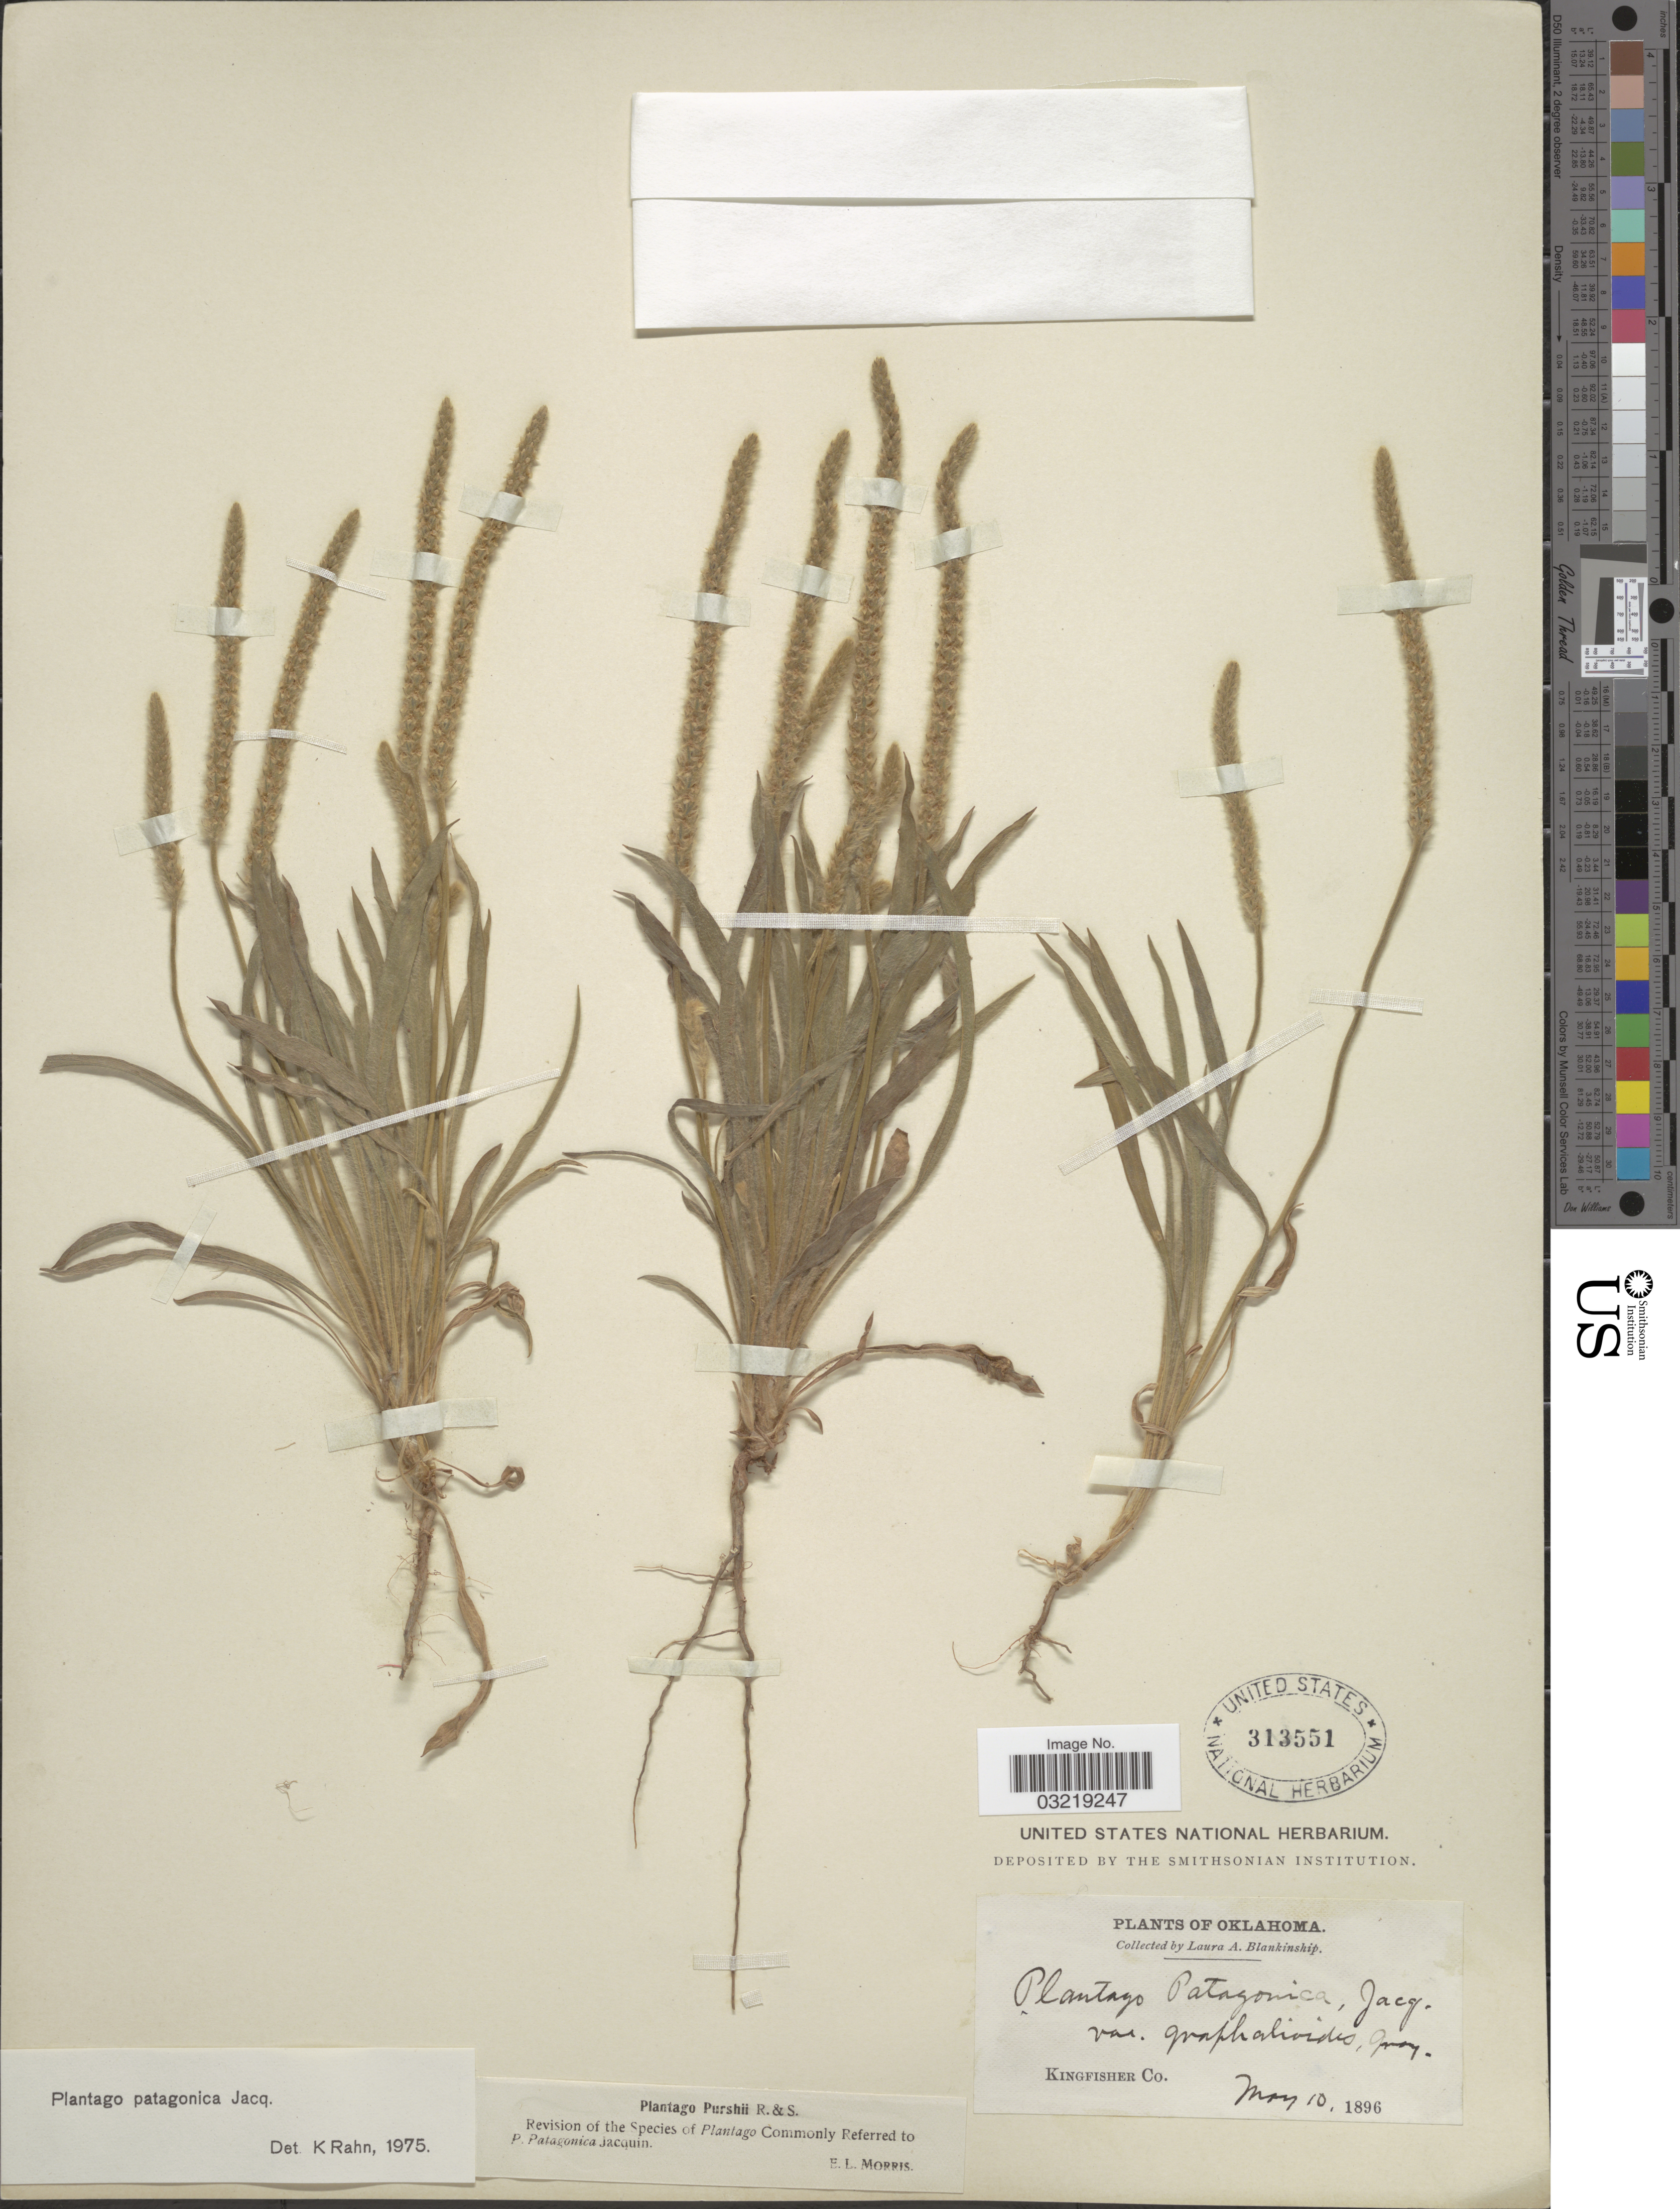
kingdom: Plantae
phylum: Tracheophyta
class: Magnoliopsida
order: Lamiales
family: Plantaginaceae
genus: Plantago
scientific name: Plantago patagonica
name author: Jacq.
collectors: L. A. Blankinship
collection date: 1896-05-10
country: United States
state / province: Oklahoma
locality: Kingfisher Co.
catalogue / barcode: US 313551